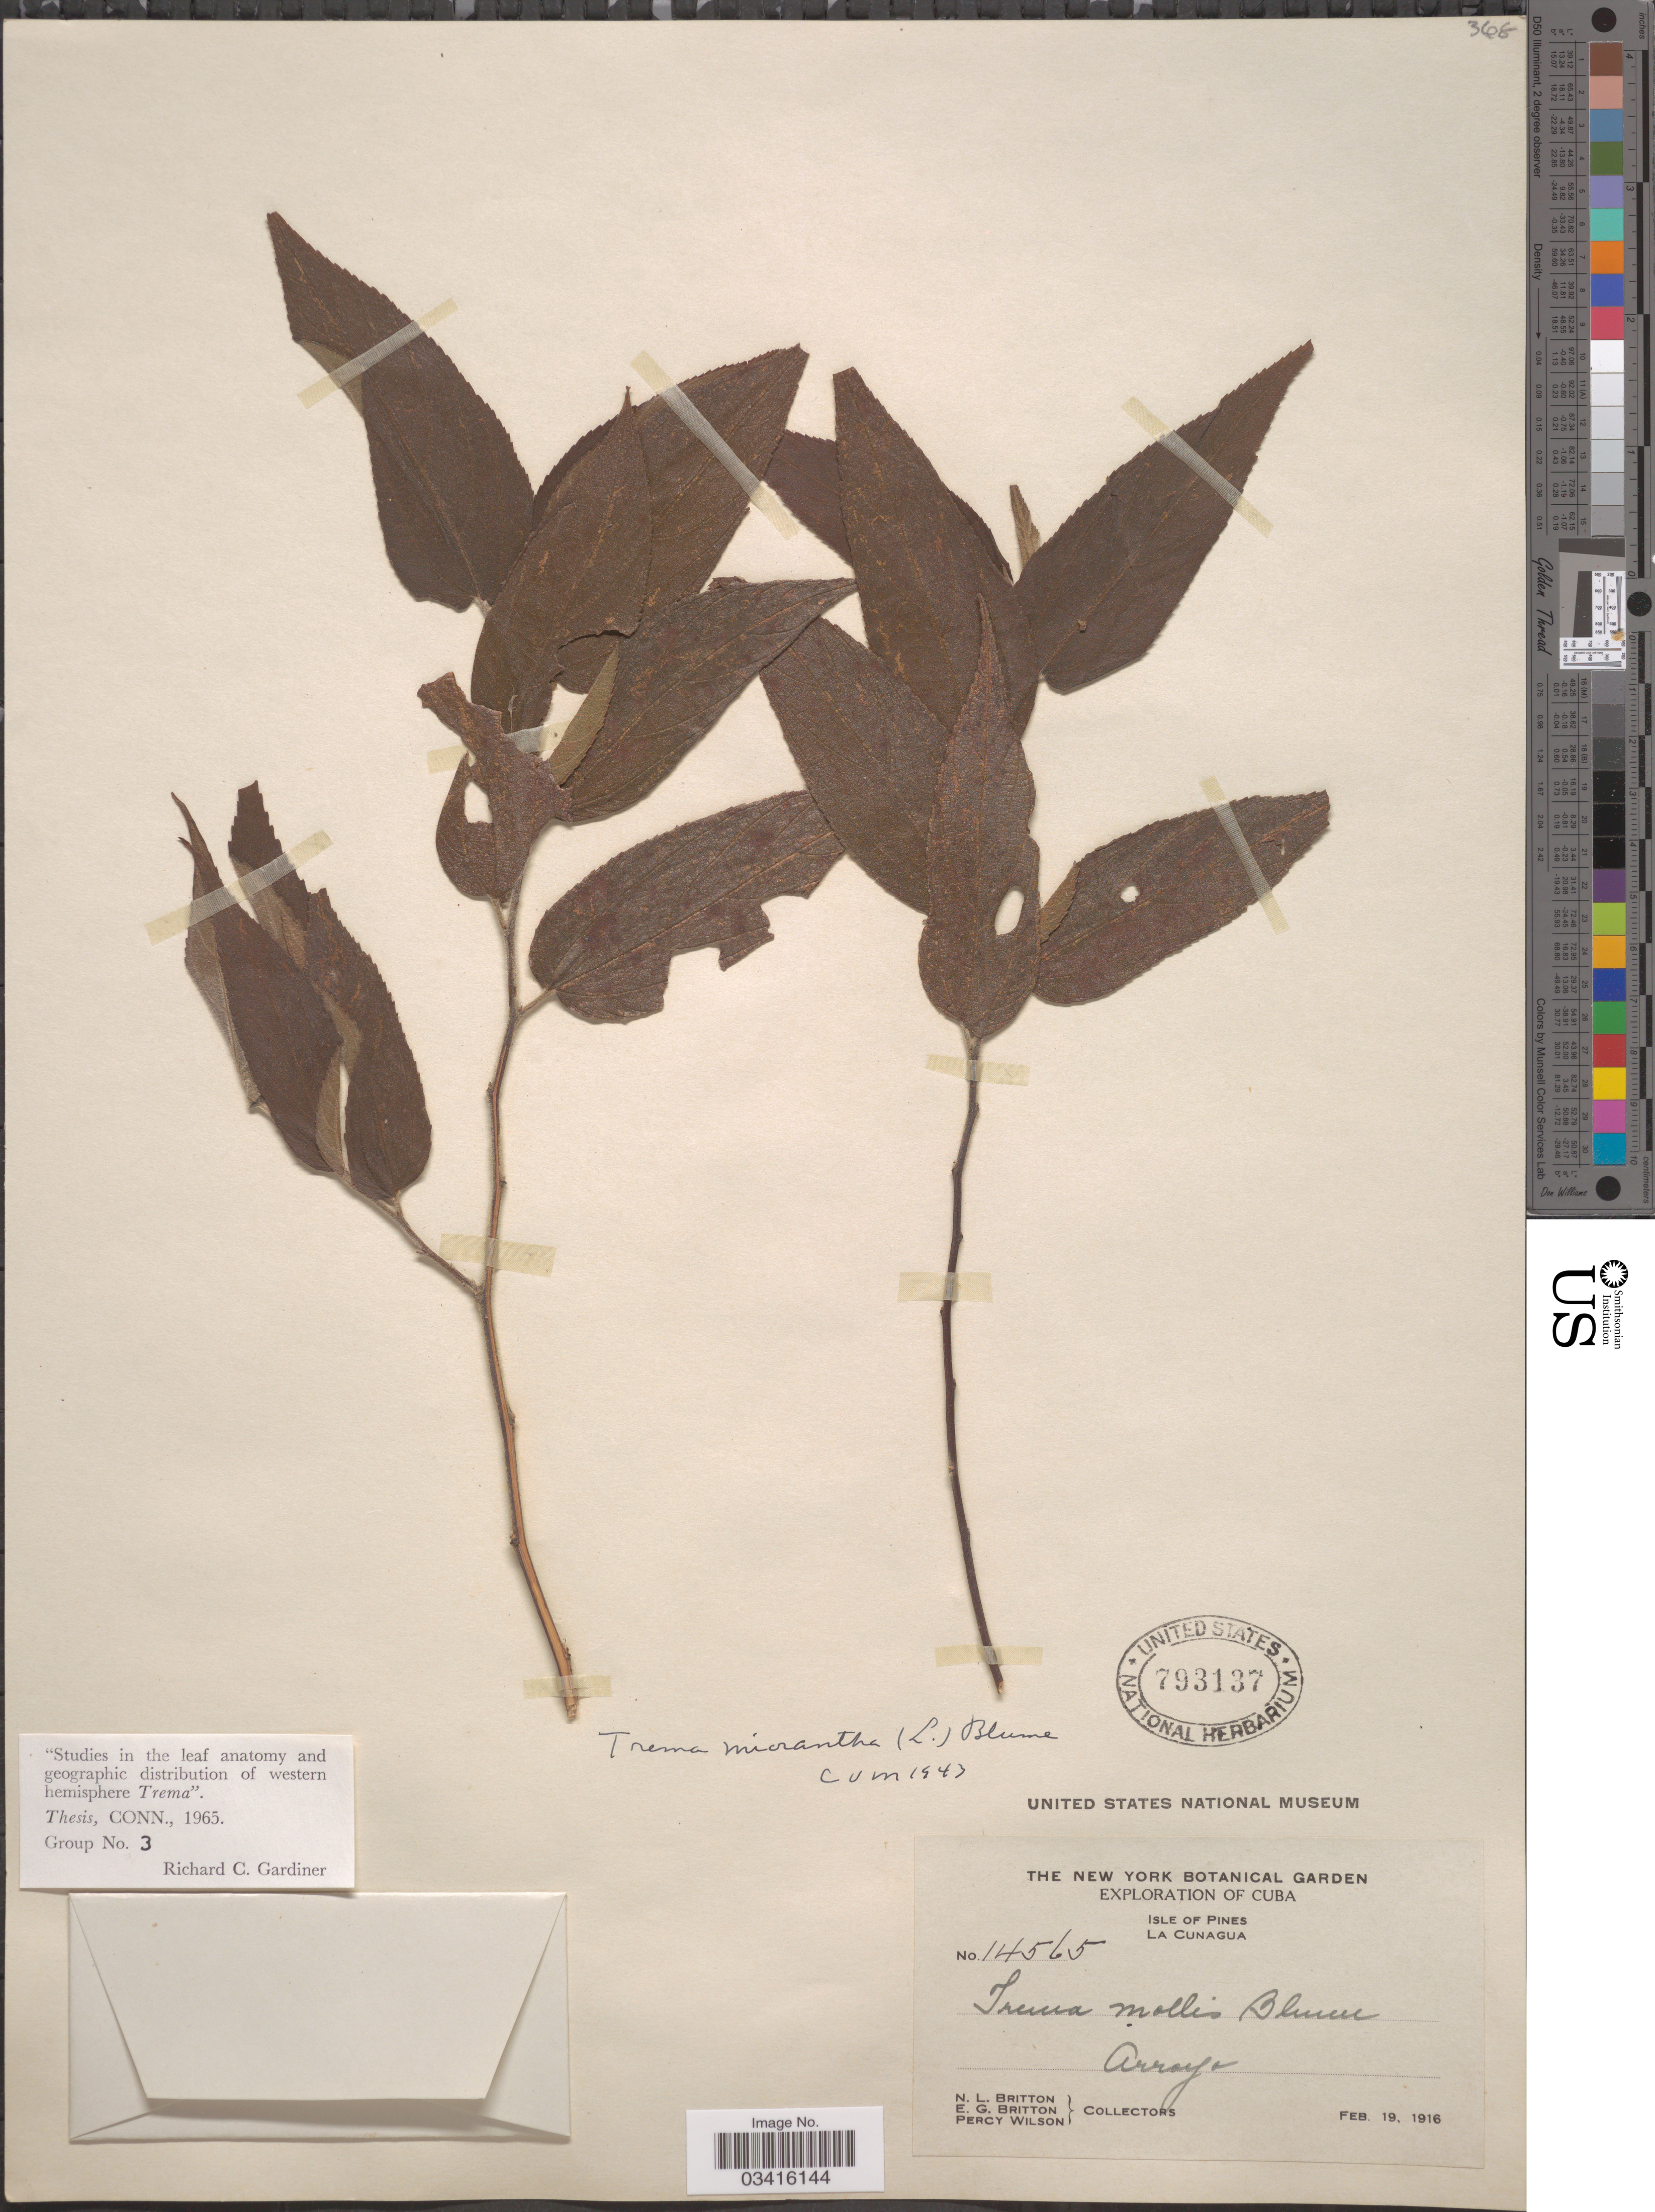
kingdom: Plantae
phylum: Tracheophyta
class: Magnoliopsida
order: Rosales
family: Cannabaceae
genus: Trema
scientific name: Trema micranthum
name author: (L.) Blume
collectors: N. Britton, E. G. Britton & P. Wilson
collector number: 14565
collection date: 1916-02-19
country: Cuba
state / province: Isla de la Juventud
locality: Isle of Pines. La Cunagua.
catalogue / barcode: US 793137